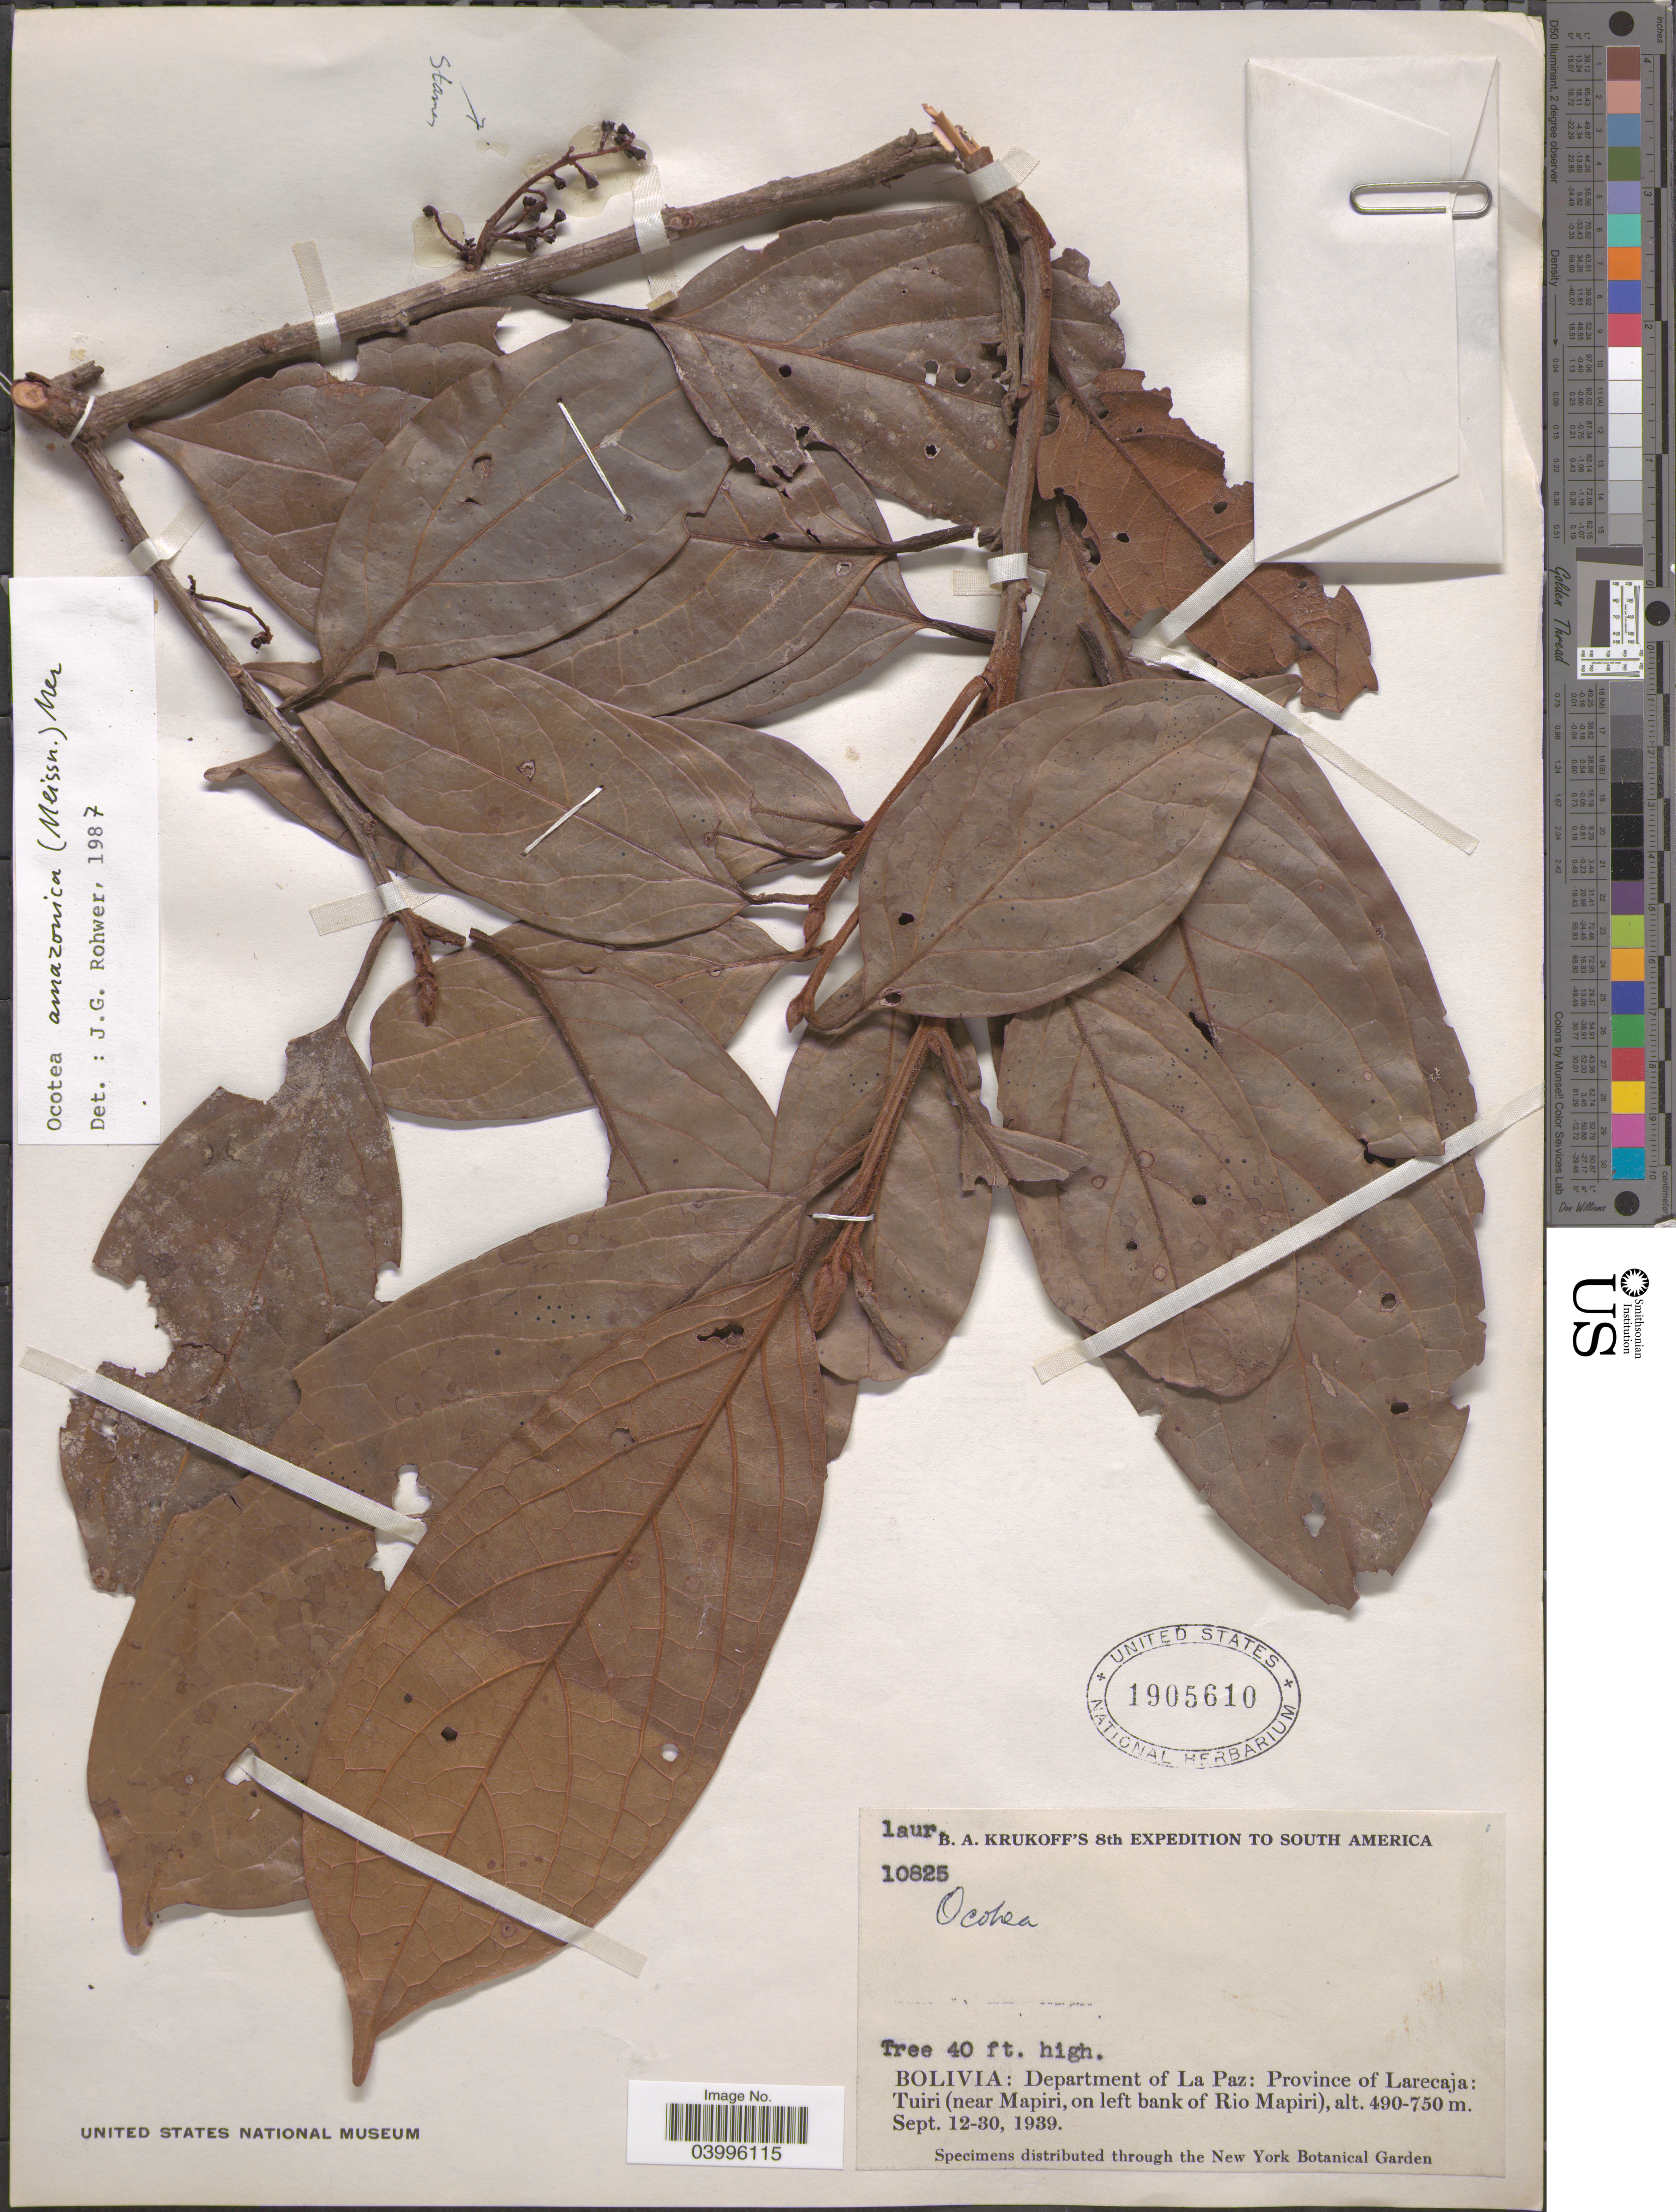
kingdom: Plantae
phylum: Tracheophyta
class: Magnoliopsida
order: Laurales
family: Lauraceae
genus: Ocotea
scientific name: Ocotea amazonica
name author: (Meisn.) Mez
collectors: B. A. Krukoff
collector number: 10825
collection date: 1939-09-12/1939-09-30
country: Bolivia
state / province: La Paz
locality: Department of La Paz: Province of Larecaja: Tuiri (near Mapiri, on left bank of Rio Mapiri).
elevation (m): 490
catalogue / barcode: US 1905610